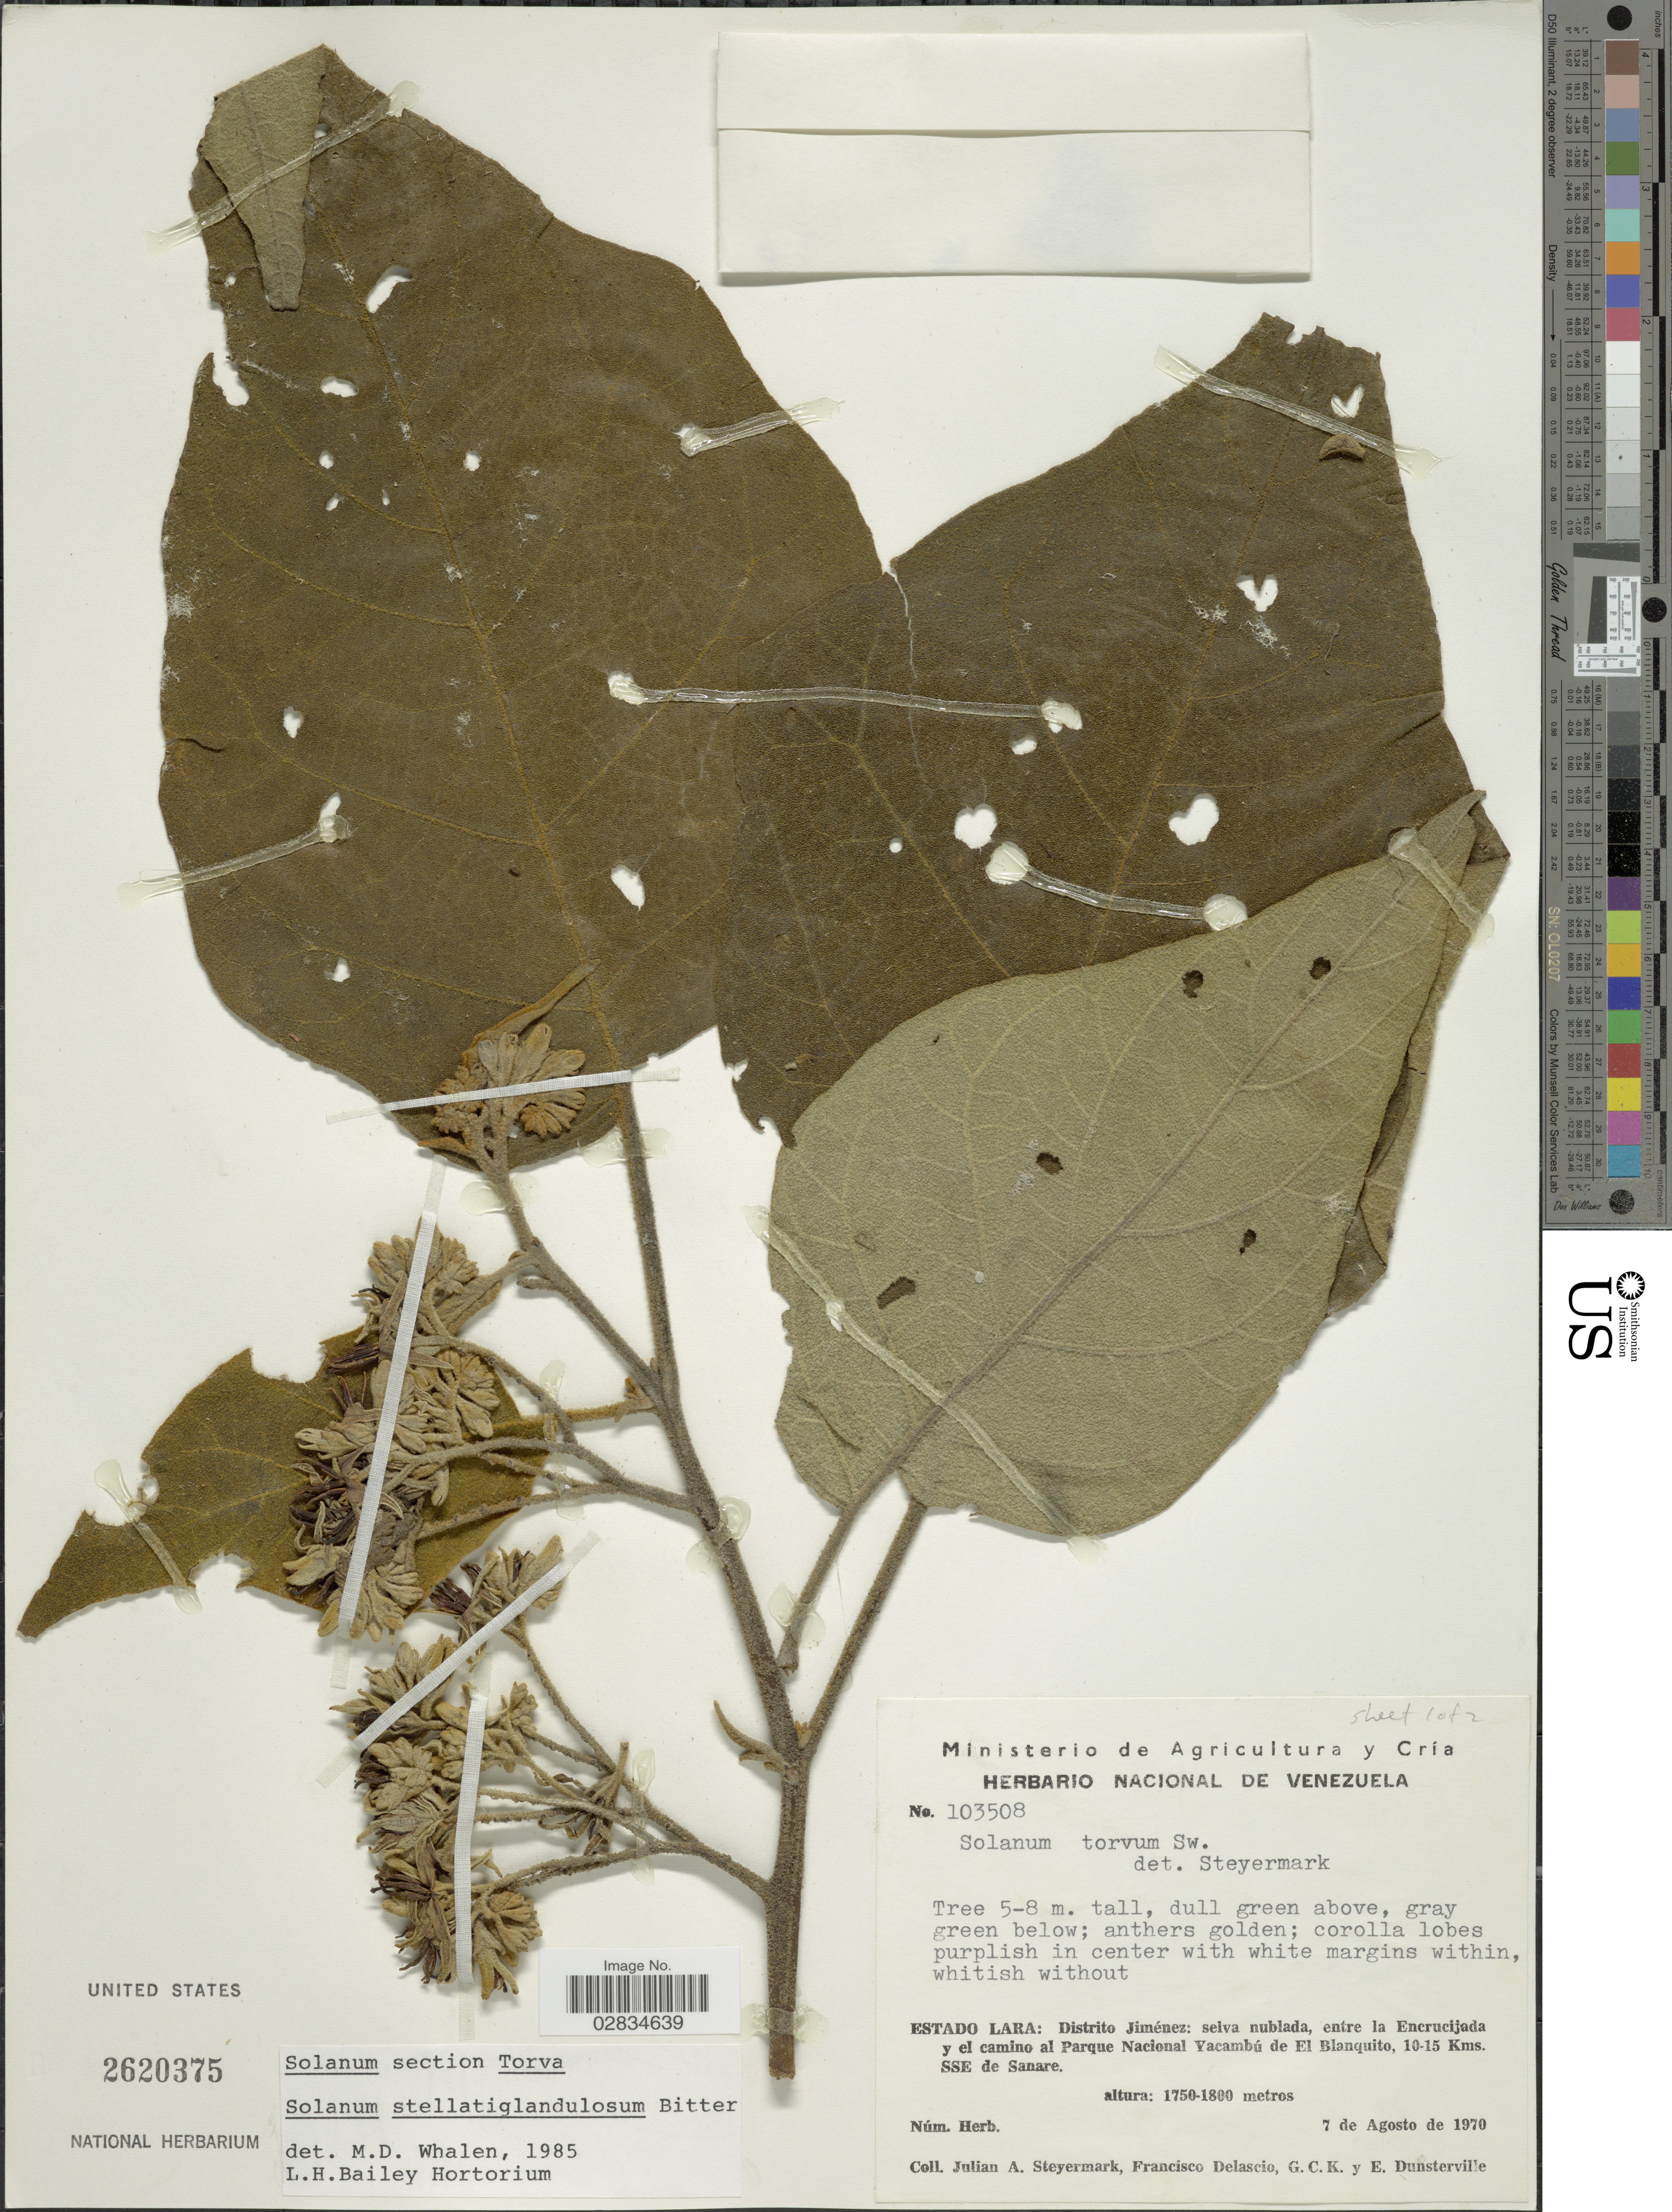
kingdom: Plantae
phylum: Tracheophyta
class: Magnoliopsida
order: Solanales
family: Solanaceae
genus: Solanum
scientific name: Solanum stellatiglandulosum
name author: Bitter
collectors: J. Steyermark, F. Delascio, G. C. K. Dunsterville & E. Dunsterville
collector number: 103508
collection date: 1970-08-07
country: Venezuela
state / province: Lara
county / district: Jiménez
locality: Distrito Jiménez: selva nublada, entre la Encrucijada y el camino al Parque Nacional Yacambú de El Blanquito, 10-15 Kms. SSE de Sanare.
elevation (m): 1750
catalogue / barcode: US 2620375